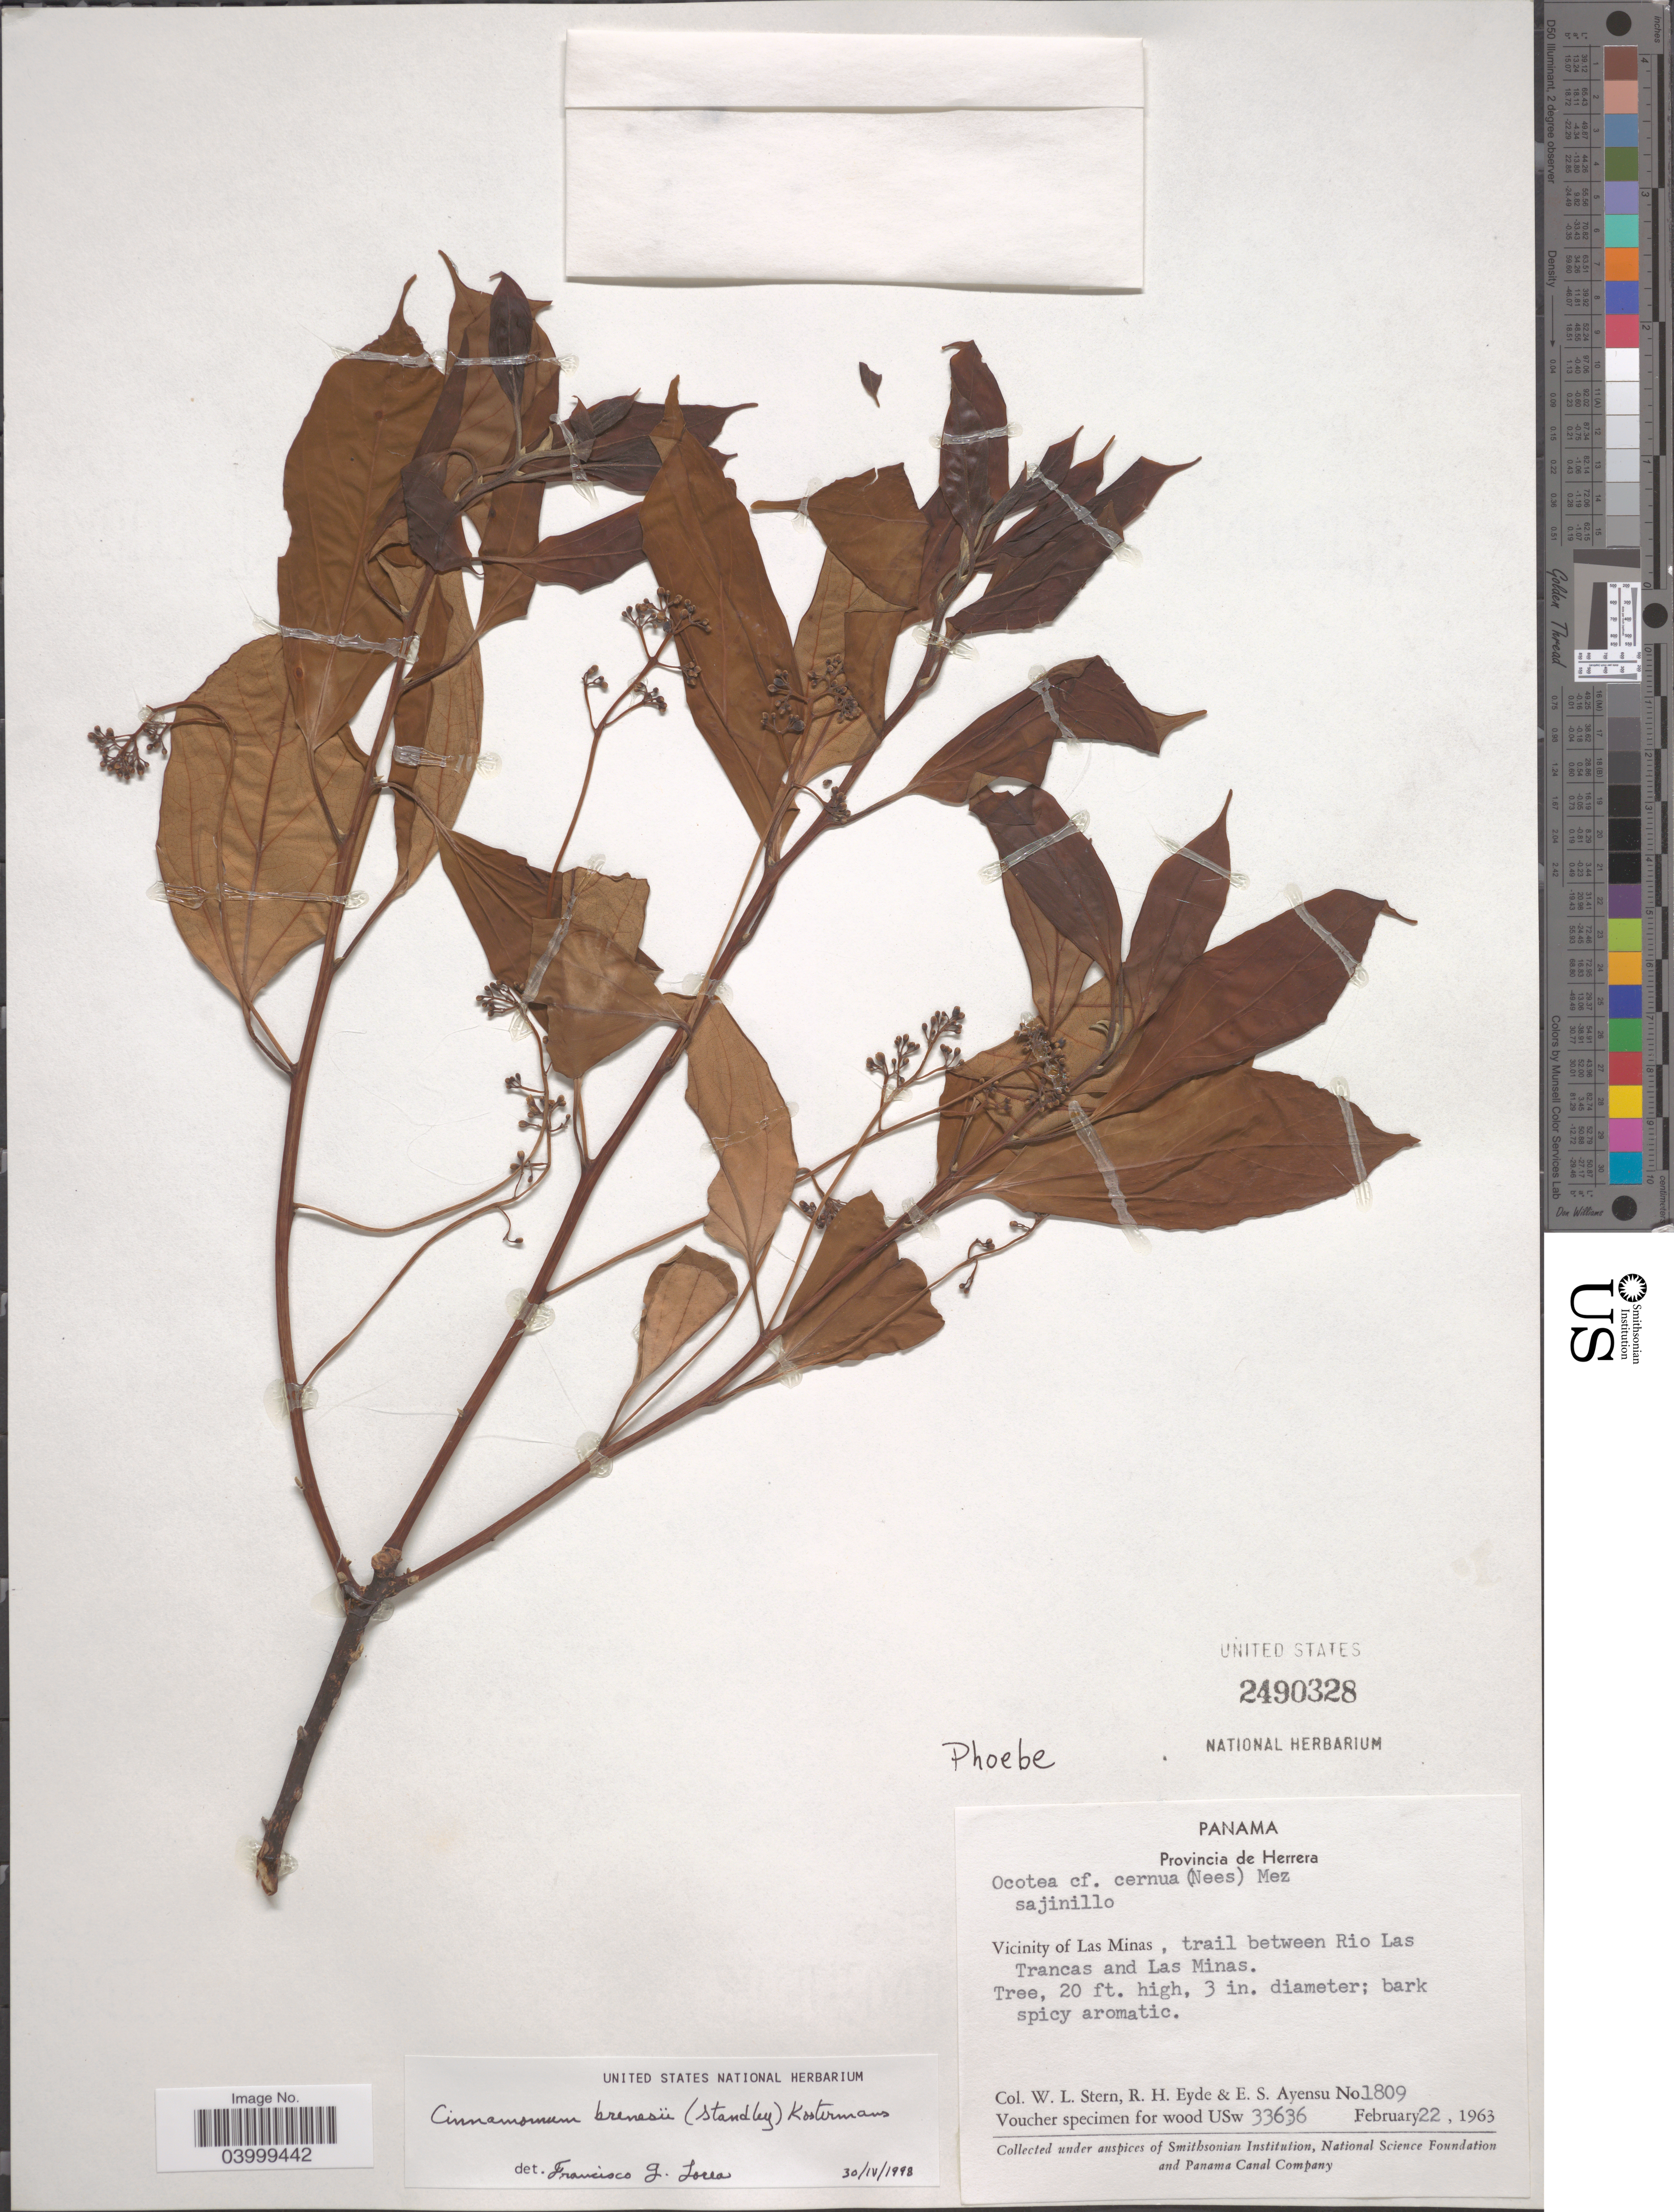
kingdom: Plantae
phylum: Tracheophyta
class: Magnoliopsida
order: Laurales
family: Lauraceae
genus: Cinnamomum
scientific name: Cinnamomum brenesii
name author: (Standl.) Kosterm.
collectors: W. L. Stern, R. H. Eyde & E. S. Ayensu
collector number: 1809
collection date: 1963-02-22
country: Panama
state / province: Herrera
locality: Vicinity of Las Minas, trail between Rio Las Trancas and Las Minas.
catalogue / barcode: US 2490328